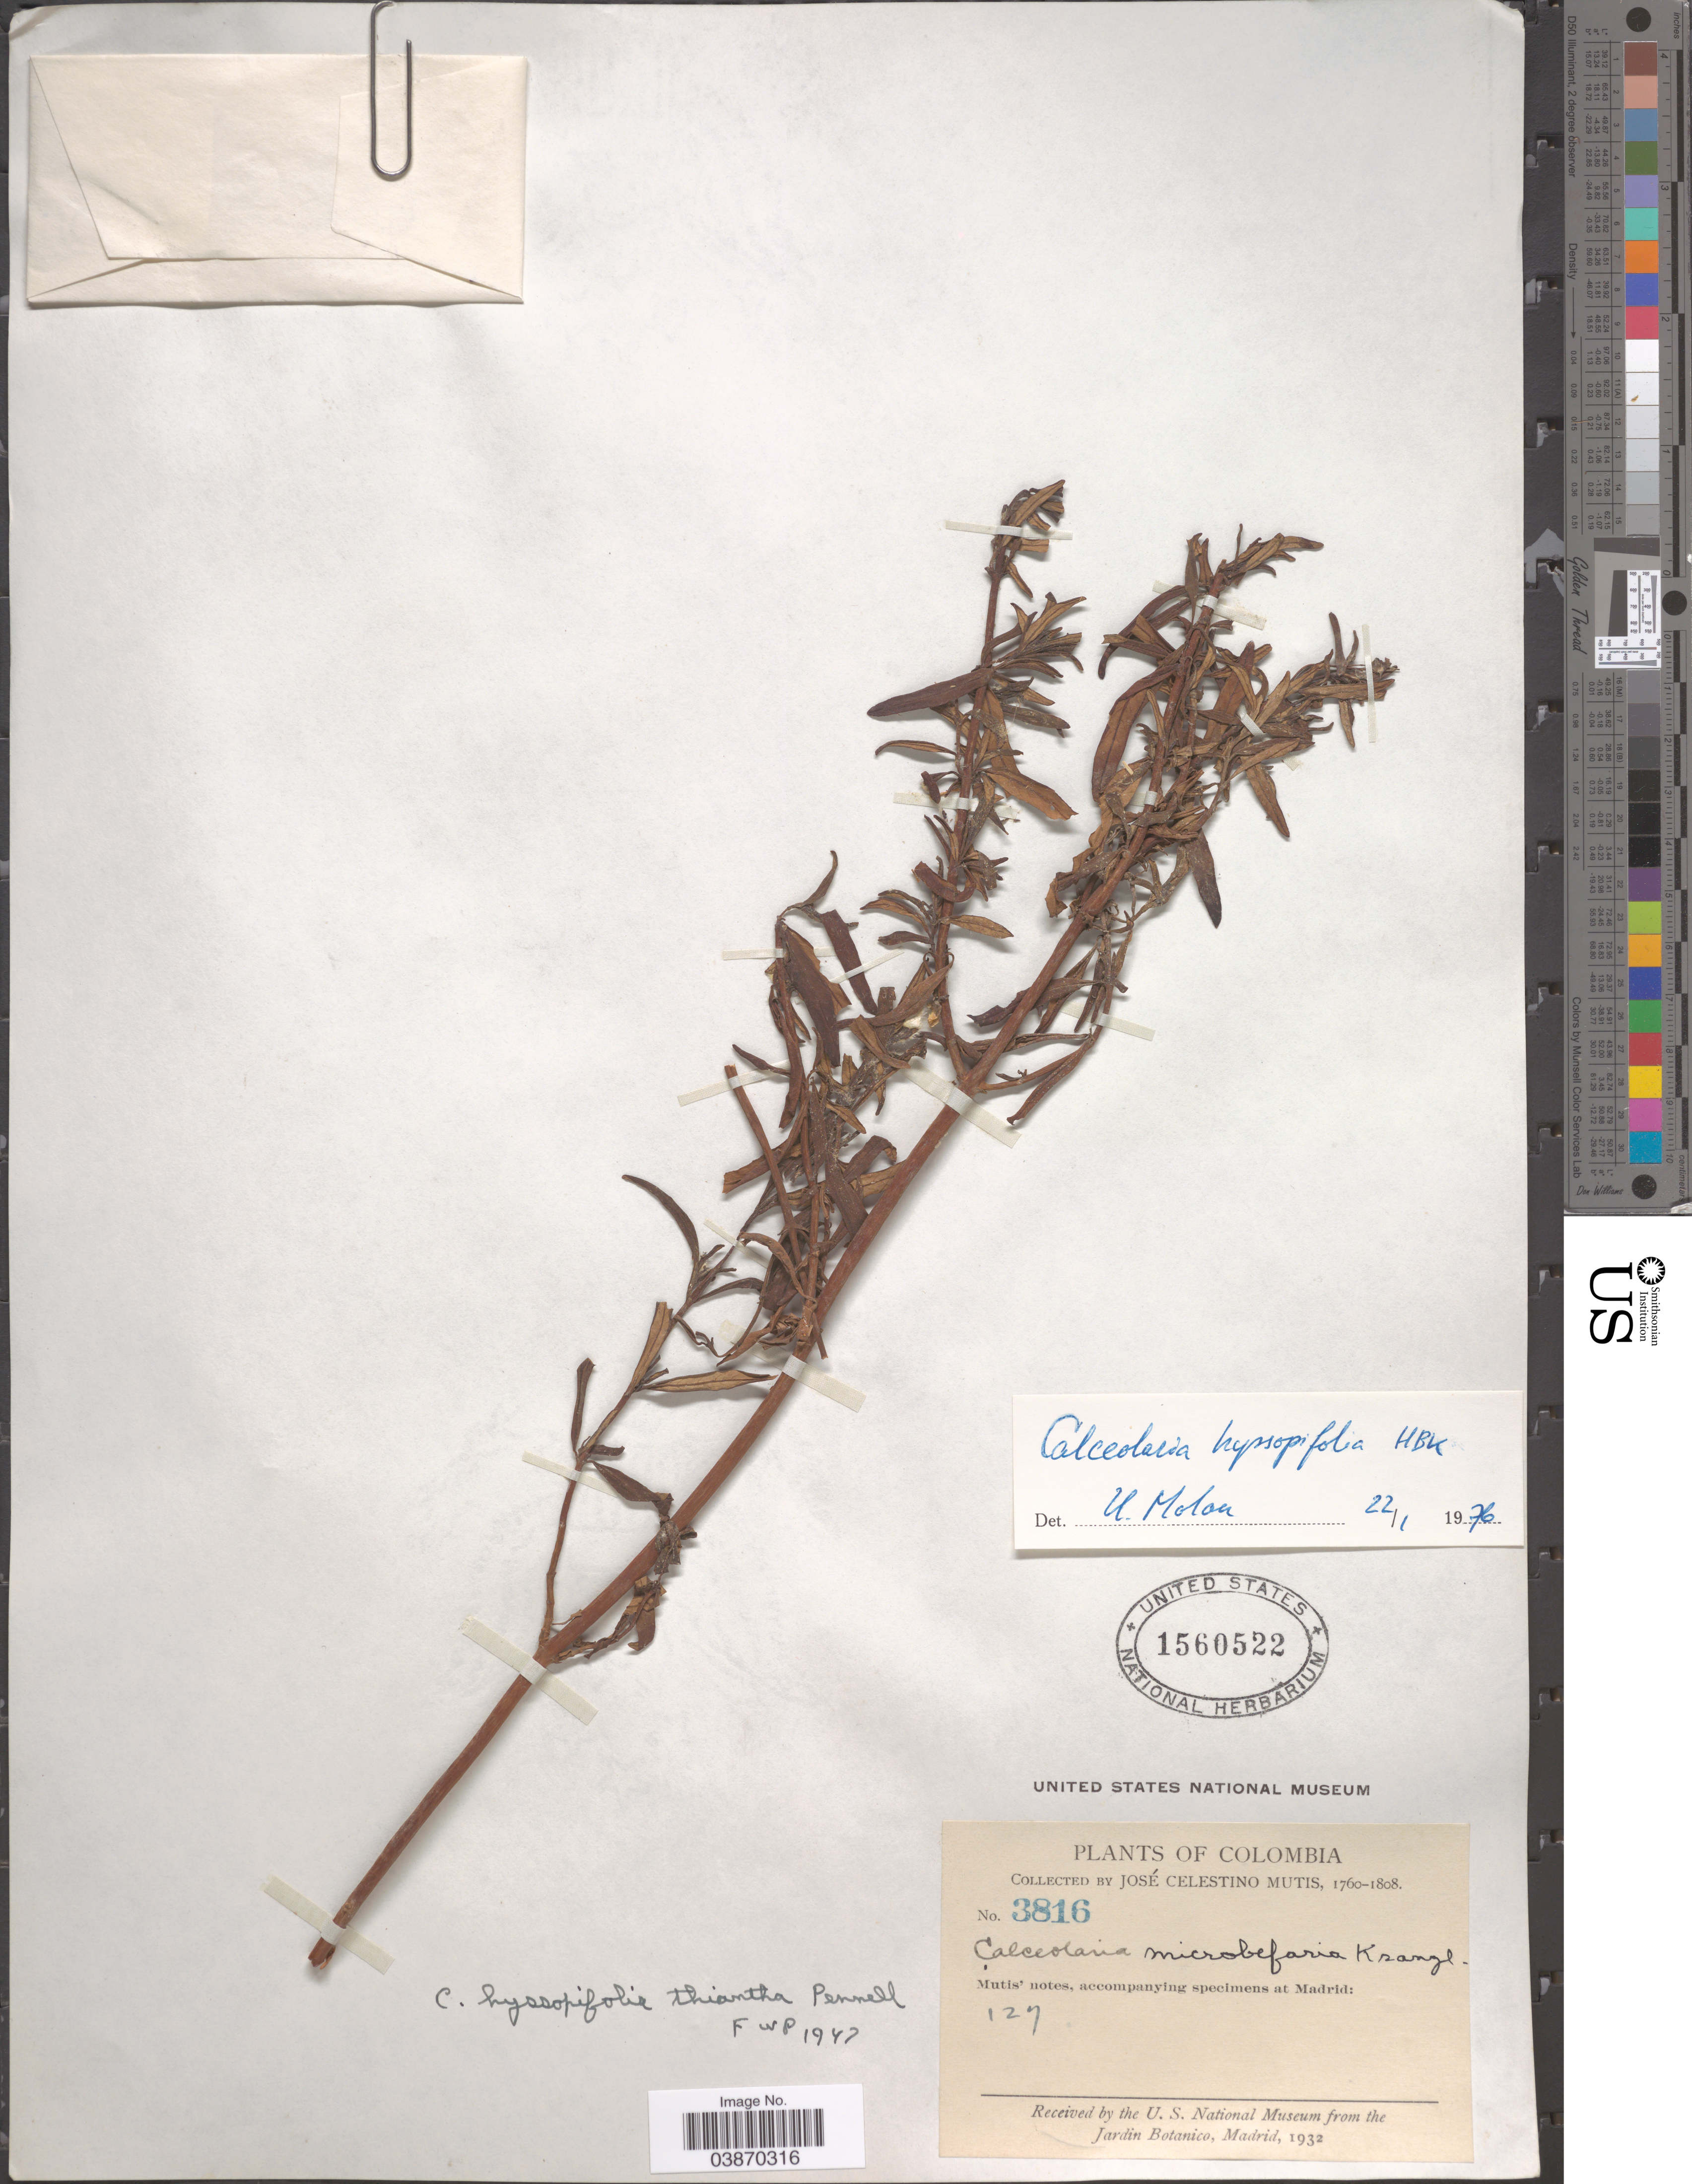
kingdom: Plantae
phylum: Tracheophyta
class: Magnoliopsida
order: Lamiales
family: Calceolariaceae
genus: Calceolaria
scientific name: Calceolaria hyssopifolia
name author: Kunth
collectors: J. C. B. Mutis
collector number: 3816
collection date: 1760/1808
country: Colombia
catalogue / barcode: US 1560522